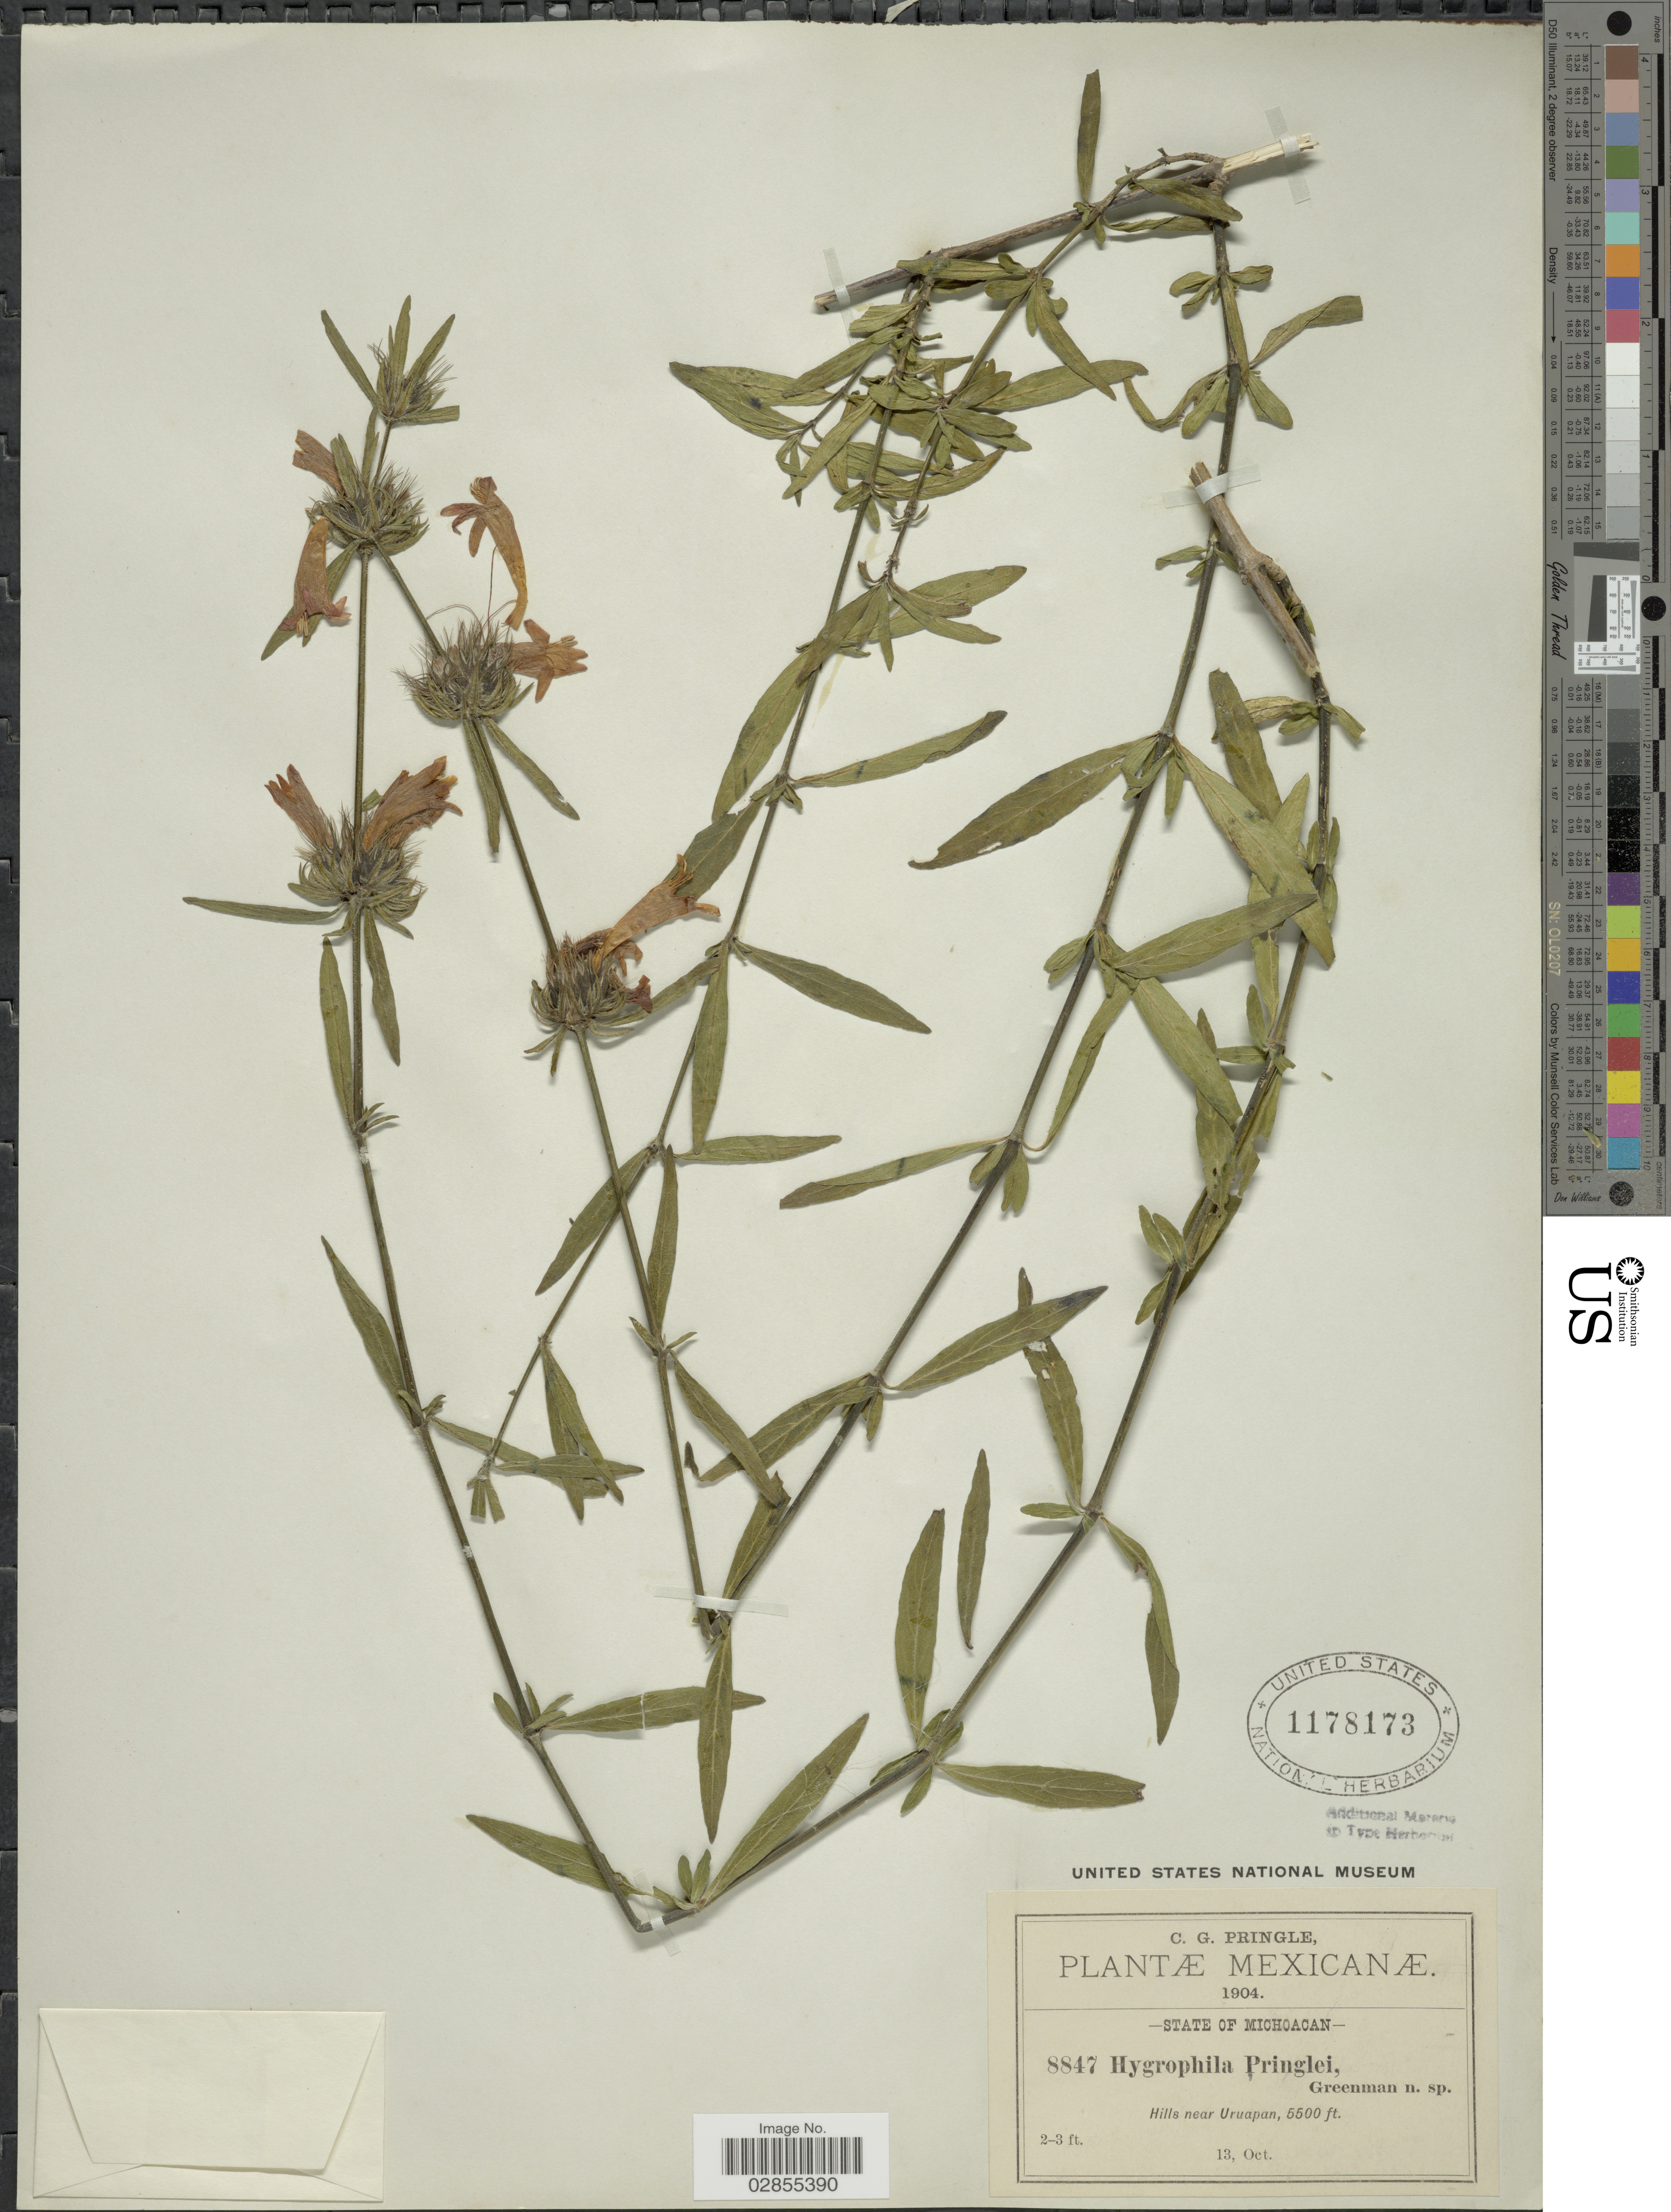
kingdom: Plantae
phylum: Tracheophyta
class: Magnoliopsida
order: Lamiales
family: Acanthaceae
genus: Dyschoriste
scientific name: Dyschoriste augustifolia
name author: Kuntze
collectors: C. G. Pringle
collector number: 8847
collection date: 1904-10-13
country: Mexico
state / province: Michoacán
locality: Hills near Uruapan.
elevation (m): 1676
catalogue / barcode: US 1178173